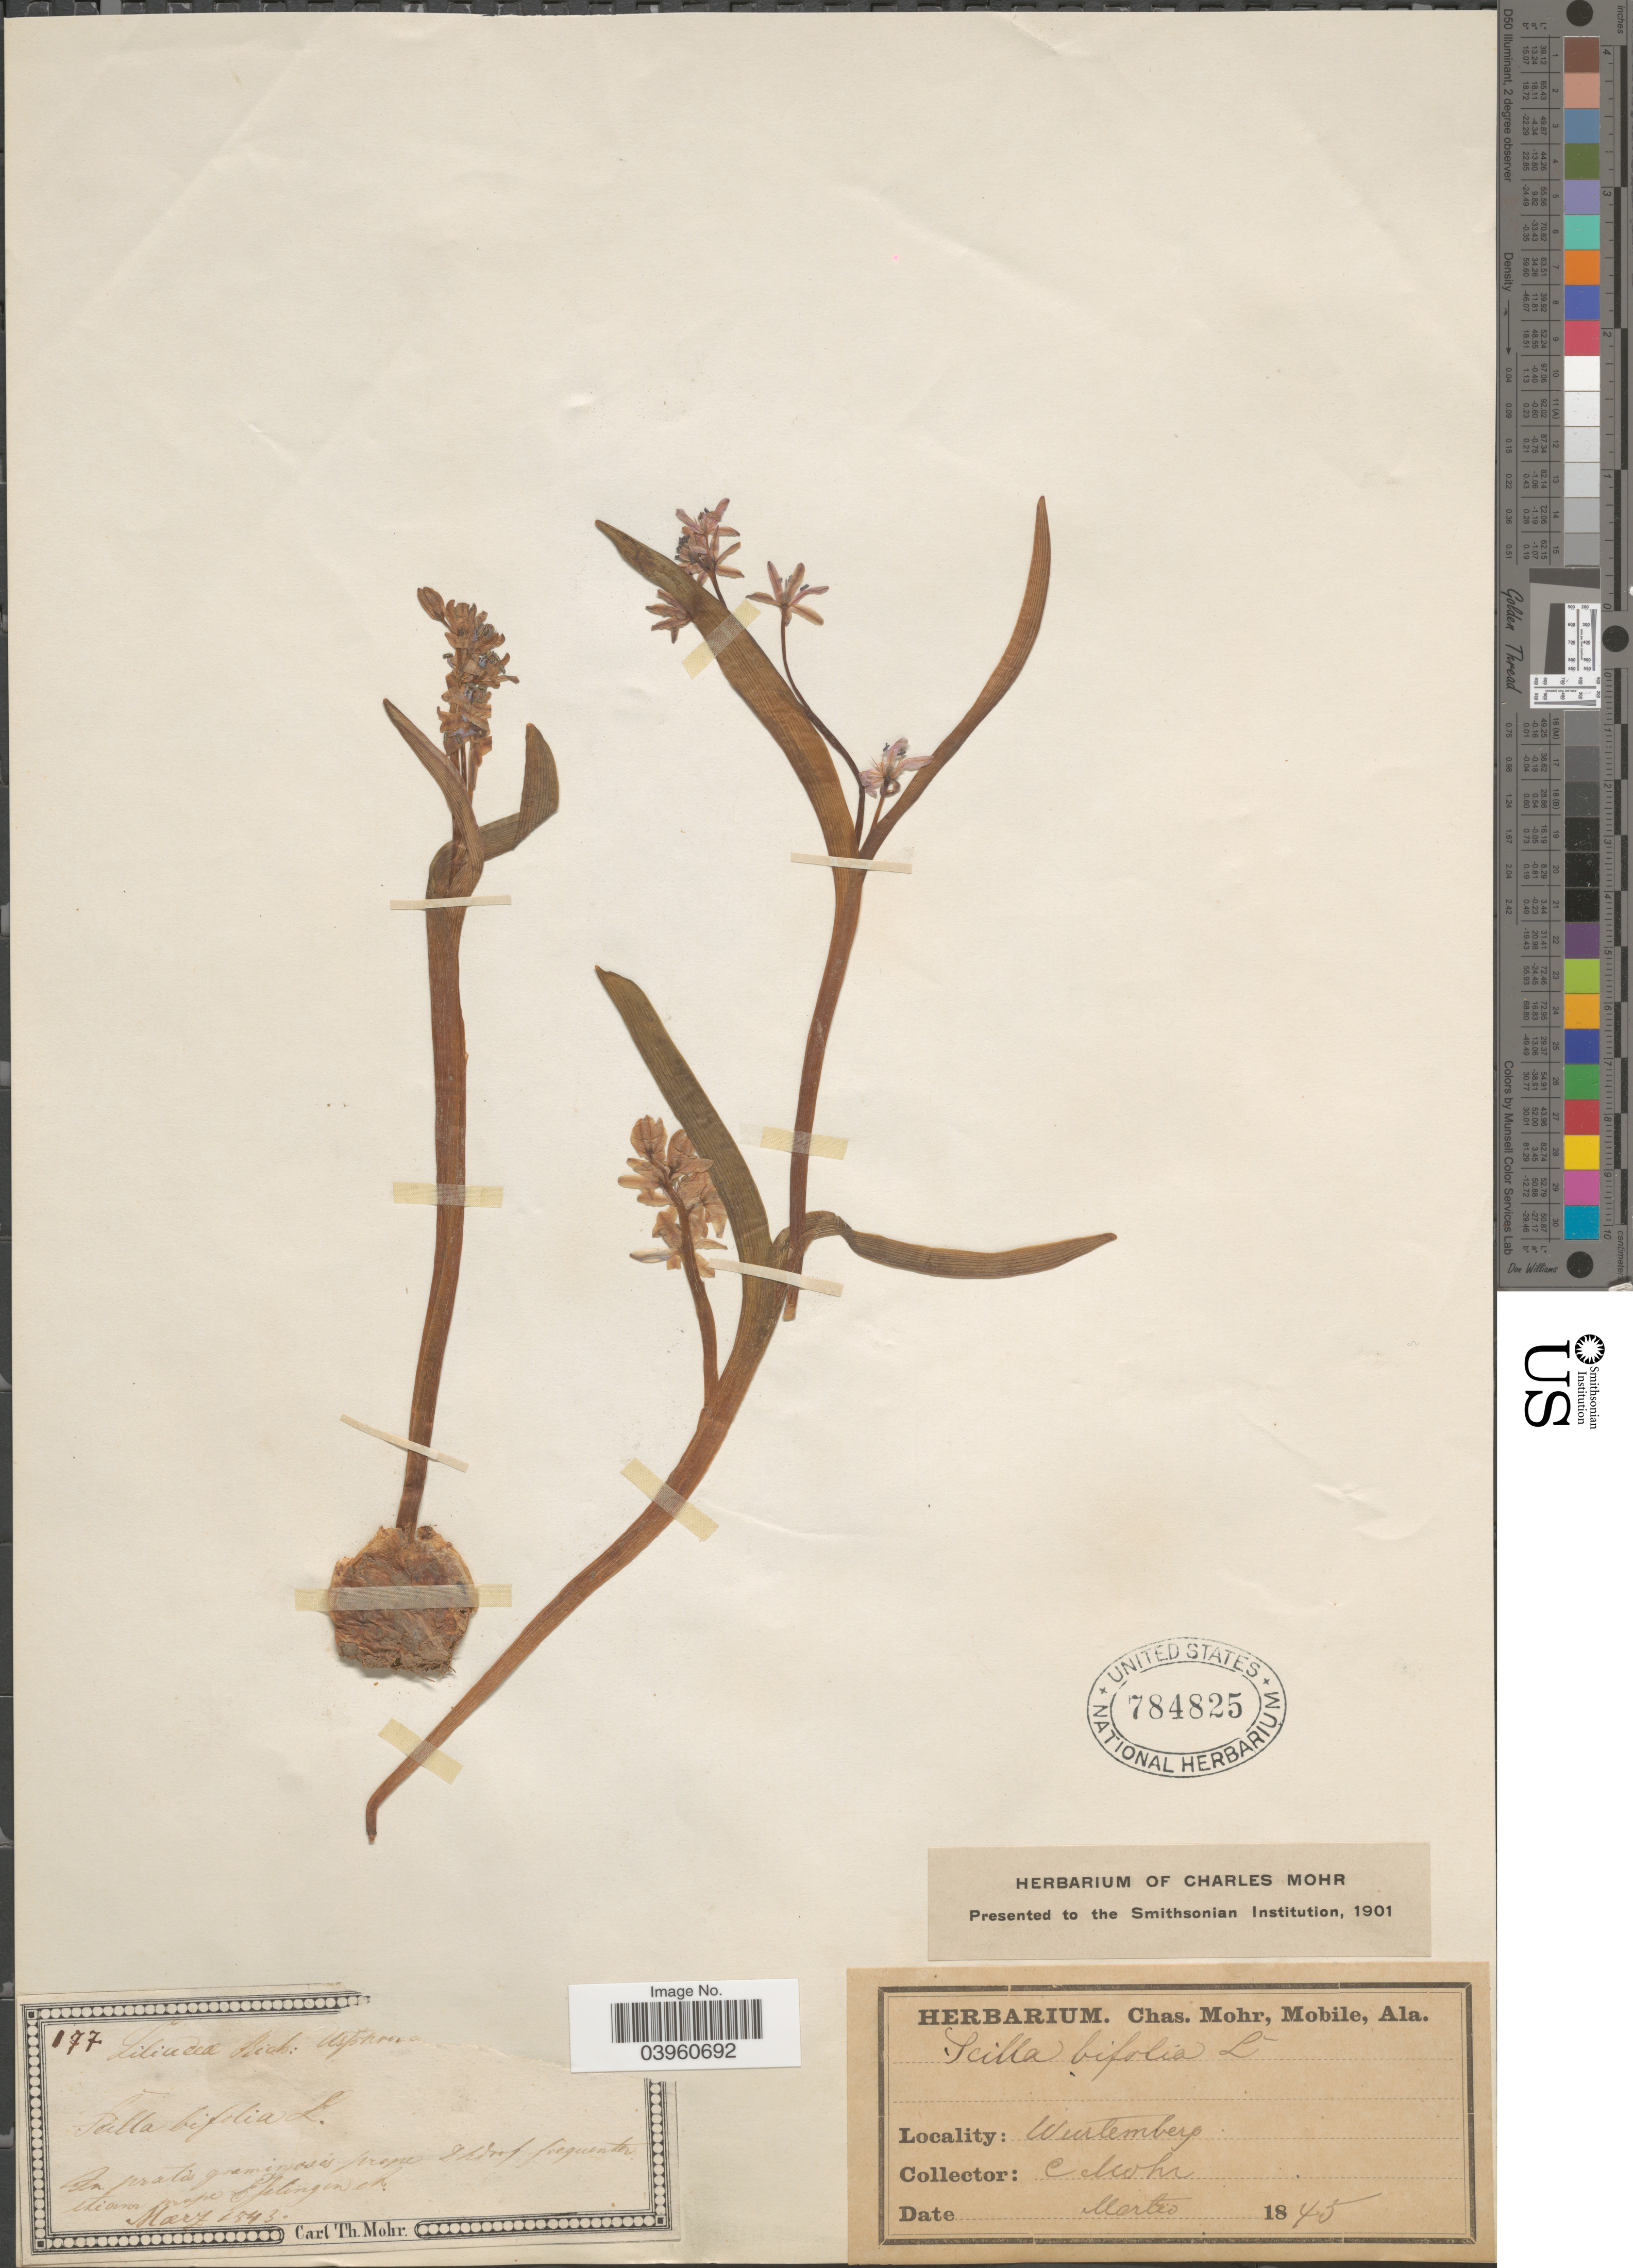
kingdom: Plantae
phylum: Tracheophyta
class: Liliopsida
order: Asparagales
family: Asparagaceae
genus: Scilla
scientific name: Scilla bifolia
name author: L.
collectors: Mohr, C. T. (herbarium)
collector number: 177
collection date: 1845-03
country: Germany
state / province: Baden-Württemberg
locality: In pratis graminosis prope Dhdorf frequenter stiamon prope Eplingen. Wurtemberg.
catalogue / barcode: US 784825